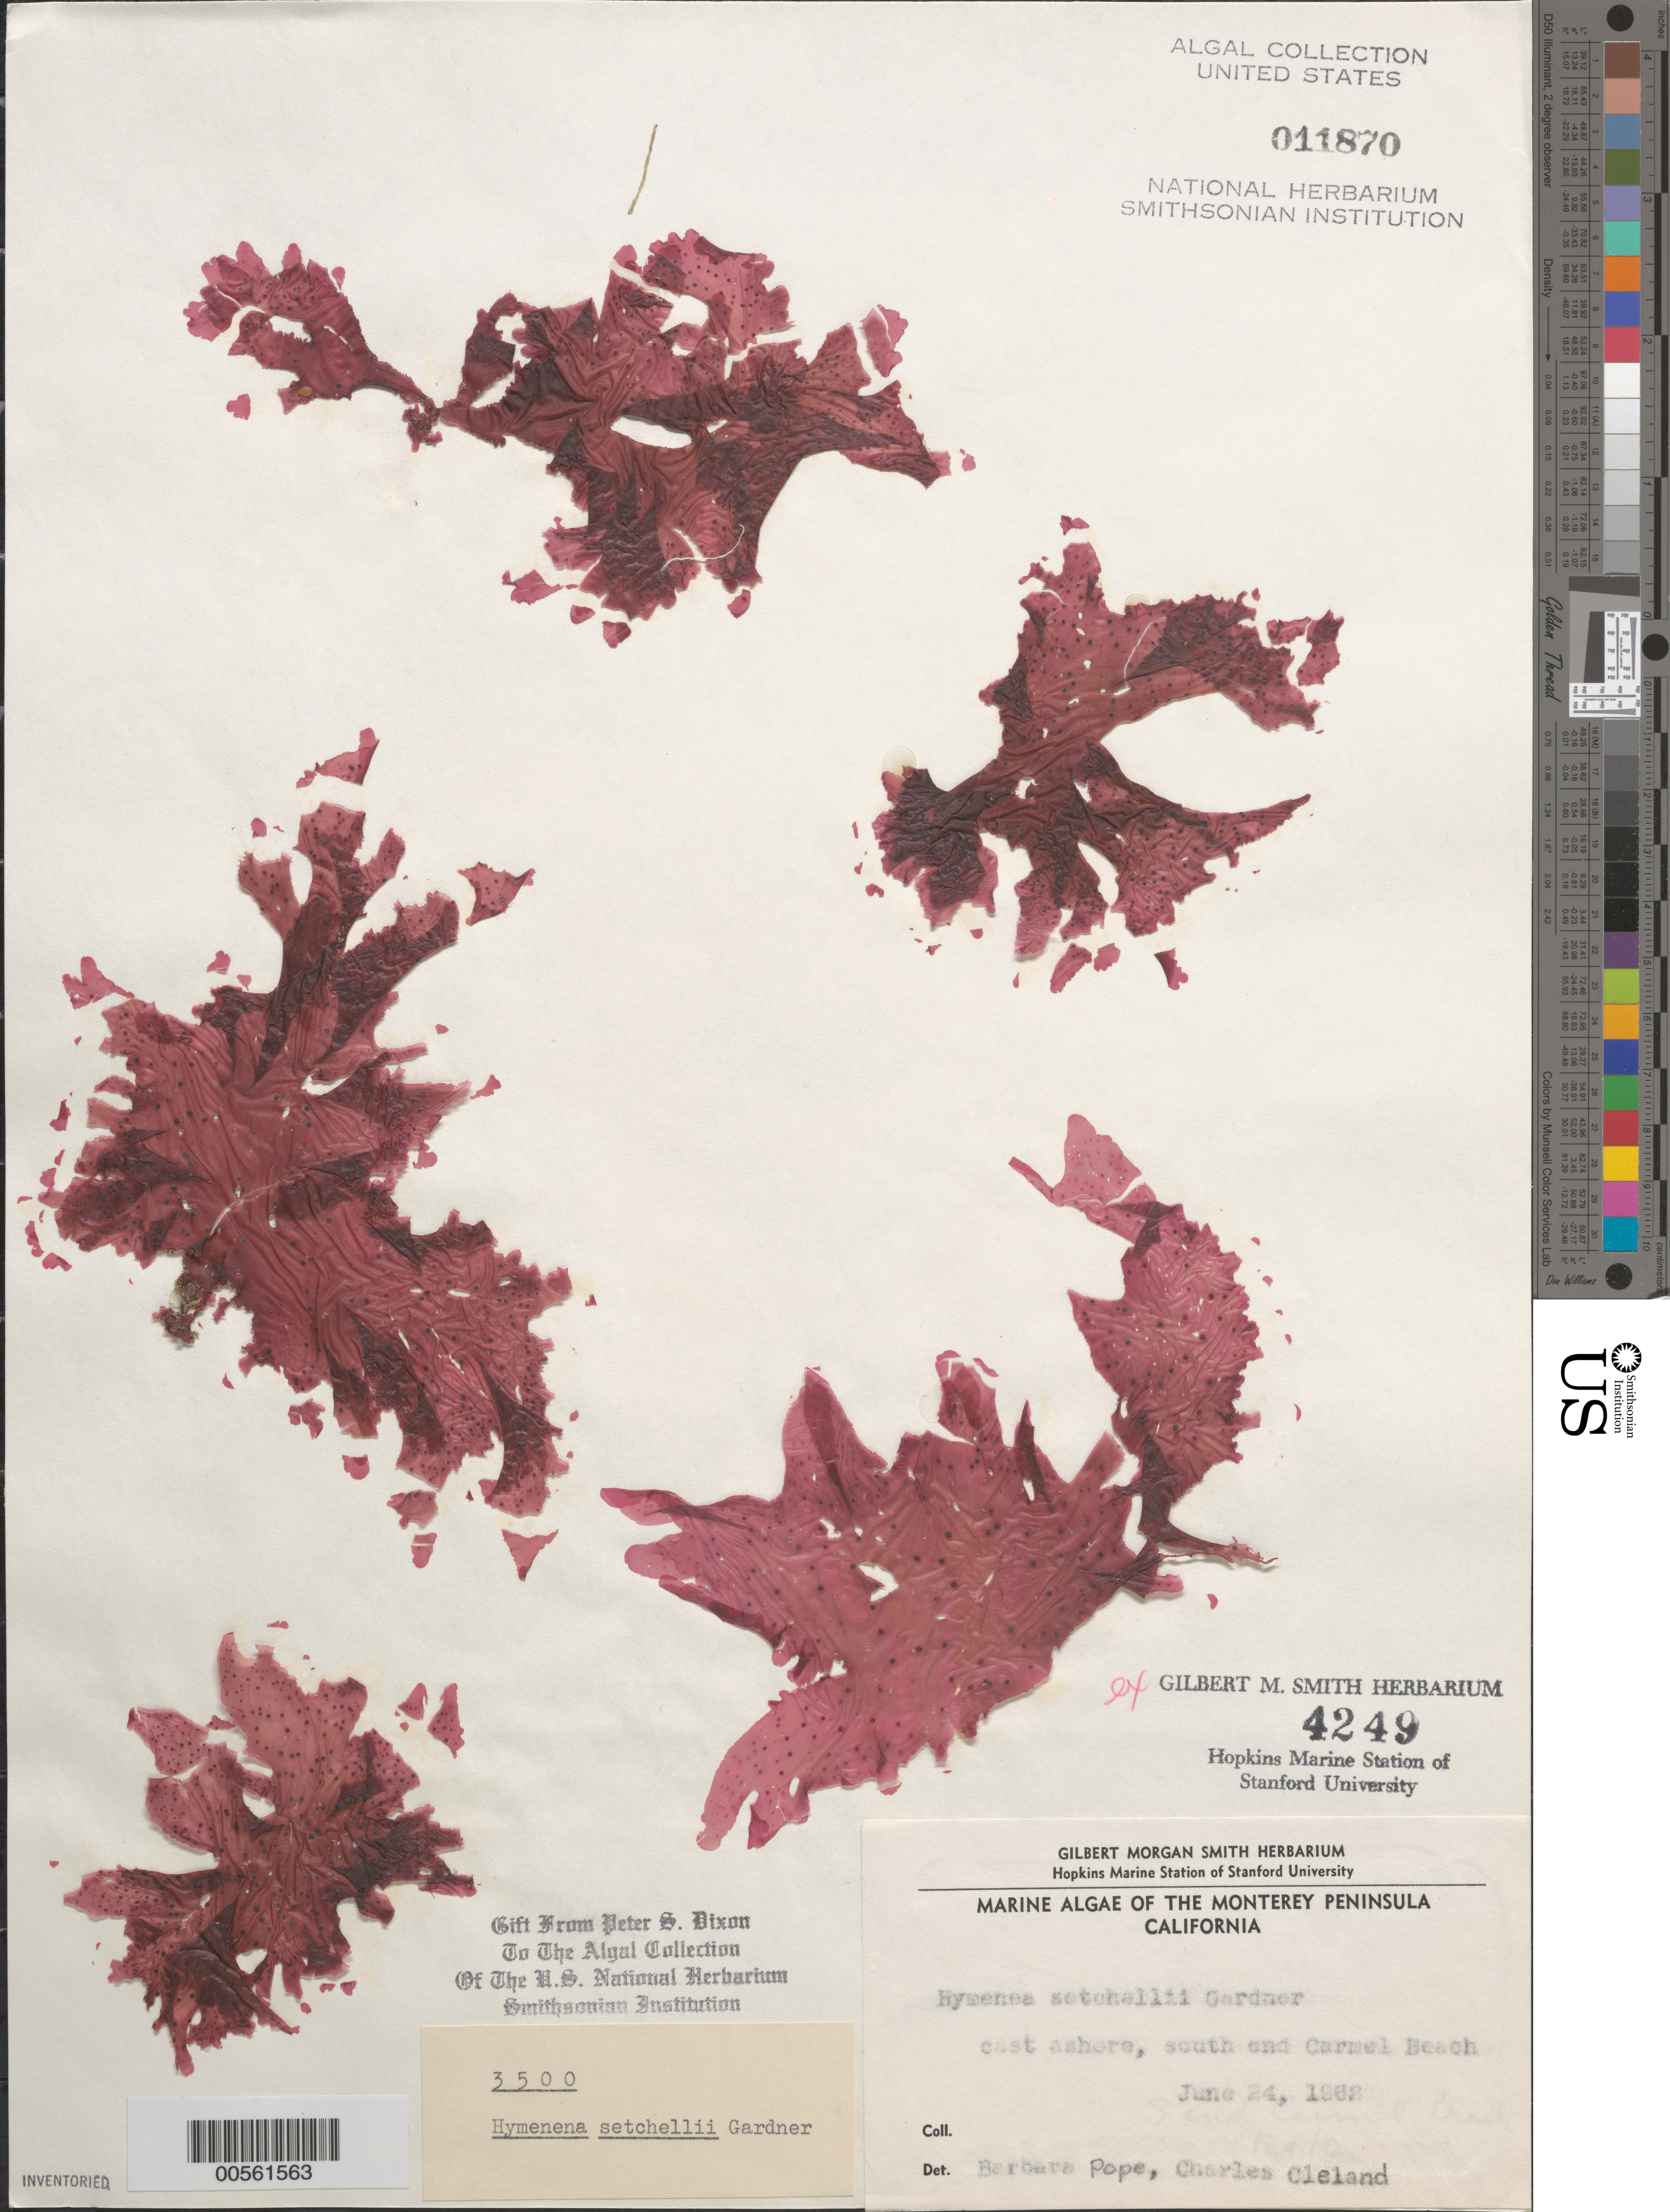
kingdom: Plantae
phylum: Rhodophyta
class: Florideophyceae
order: Ceramiales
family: Delesseriaceae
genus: Hymenena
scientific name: Hymenena setchellii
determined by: Pope, B.; Cleland, C.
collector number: PSD 3500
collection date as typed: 24 Jun 1962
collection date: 1962-06-24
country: United States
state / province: California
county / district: Monterey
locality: Carmel Beach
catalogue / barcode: US 11870